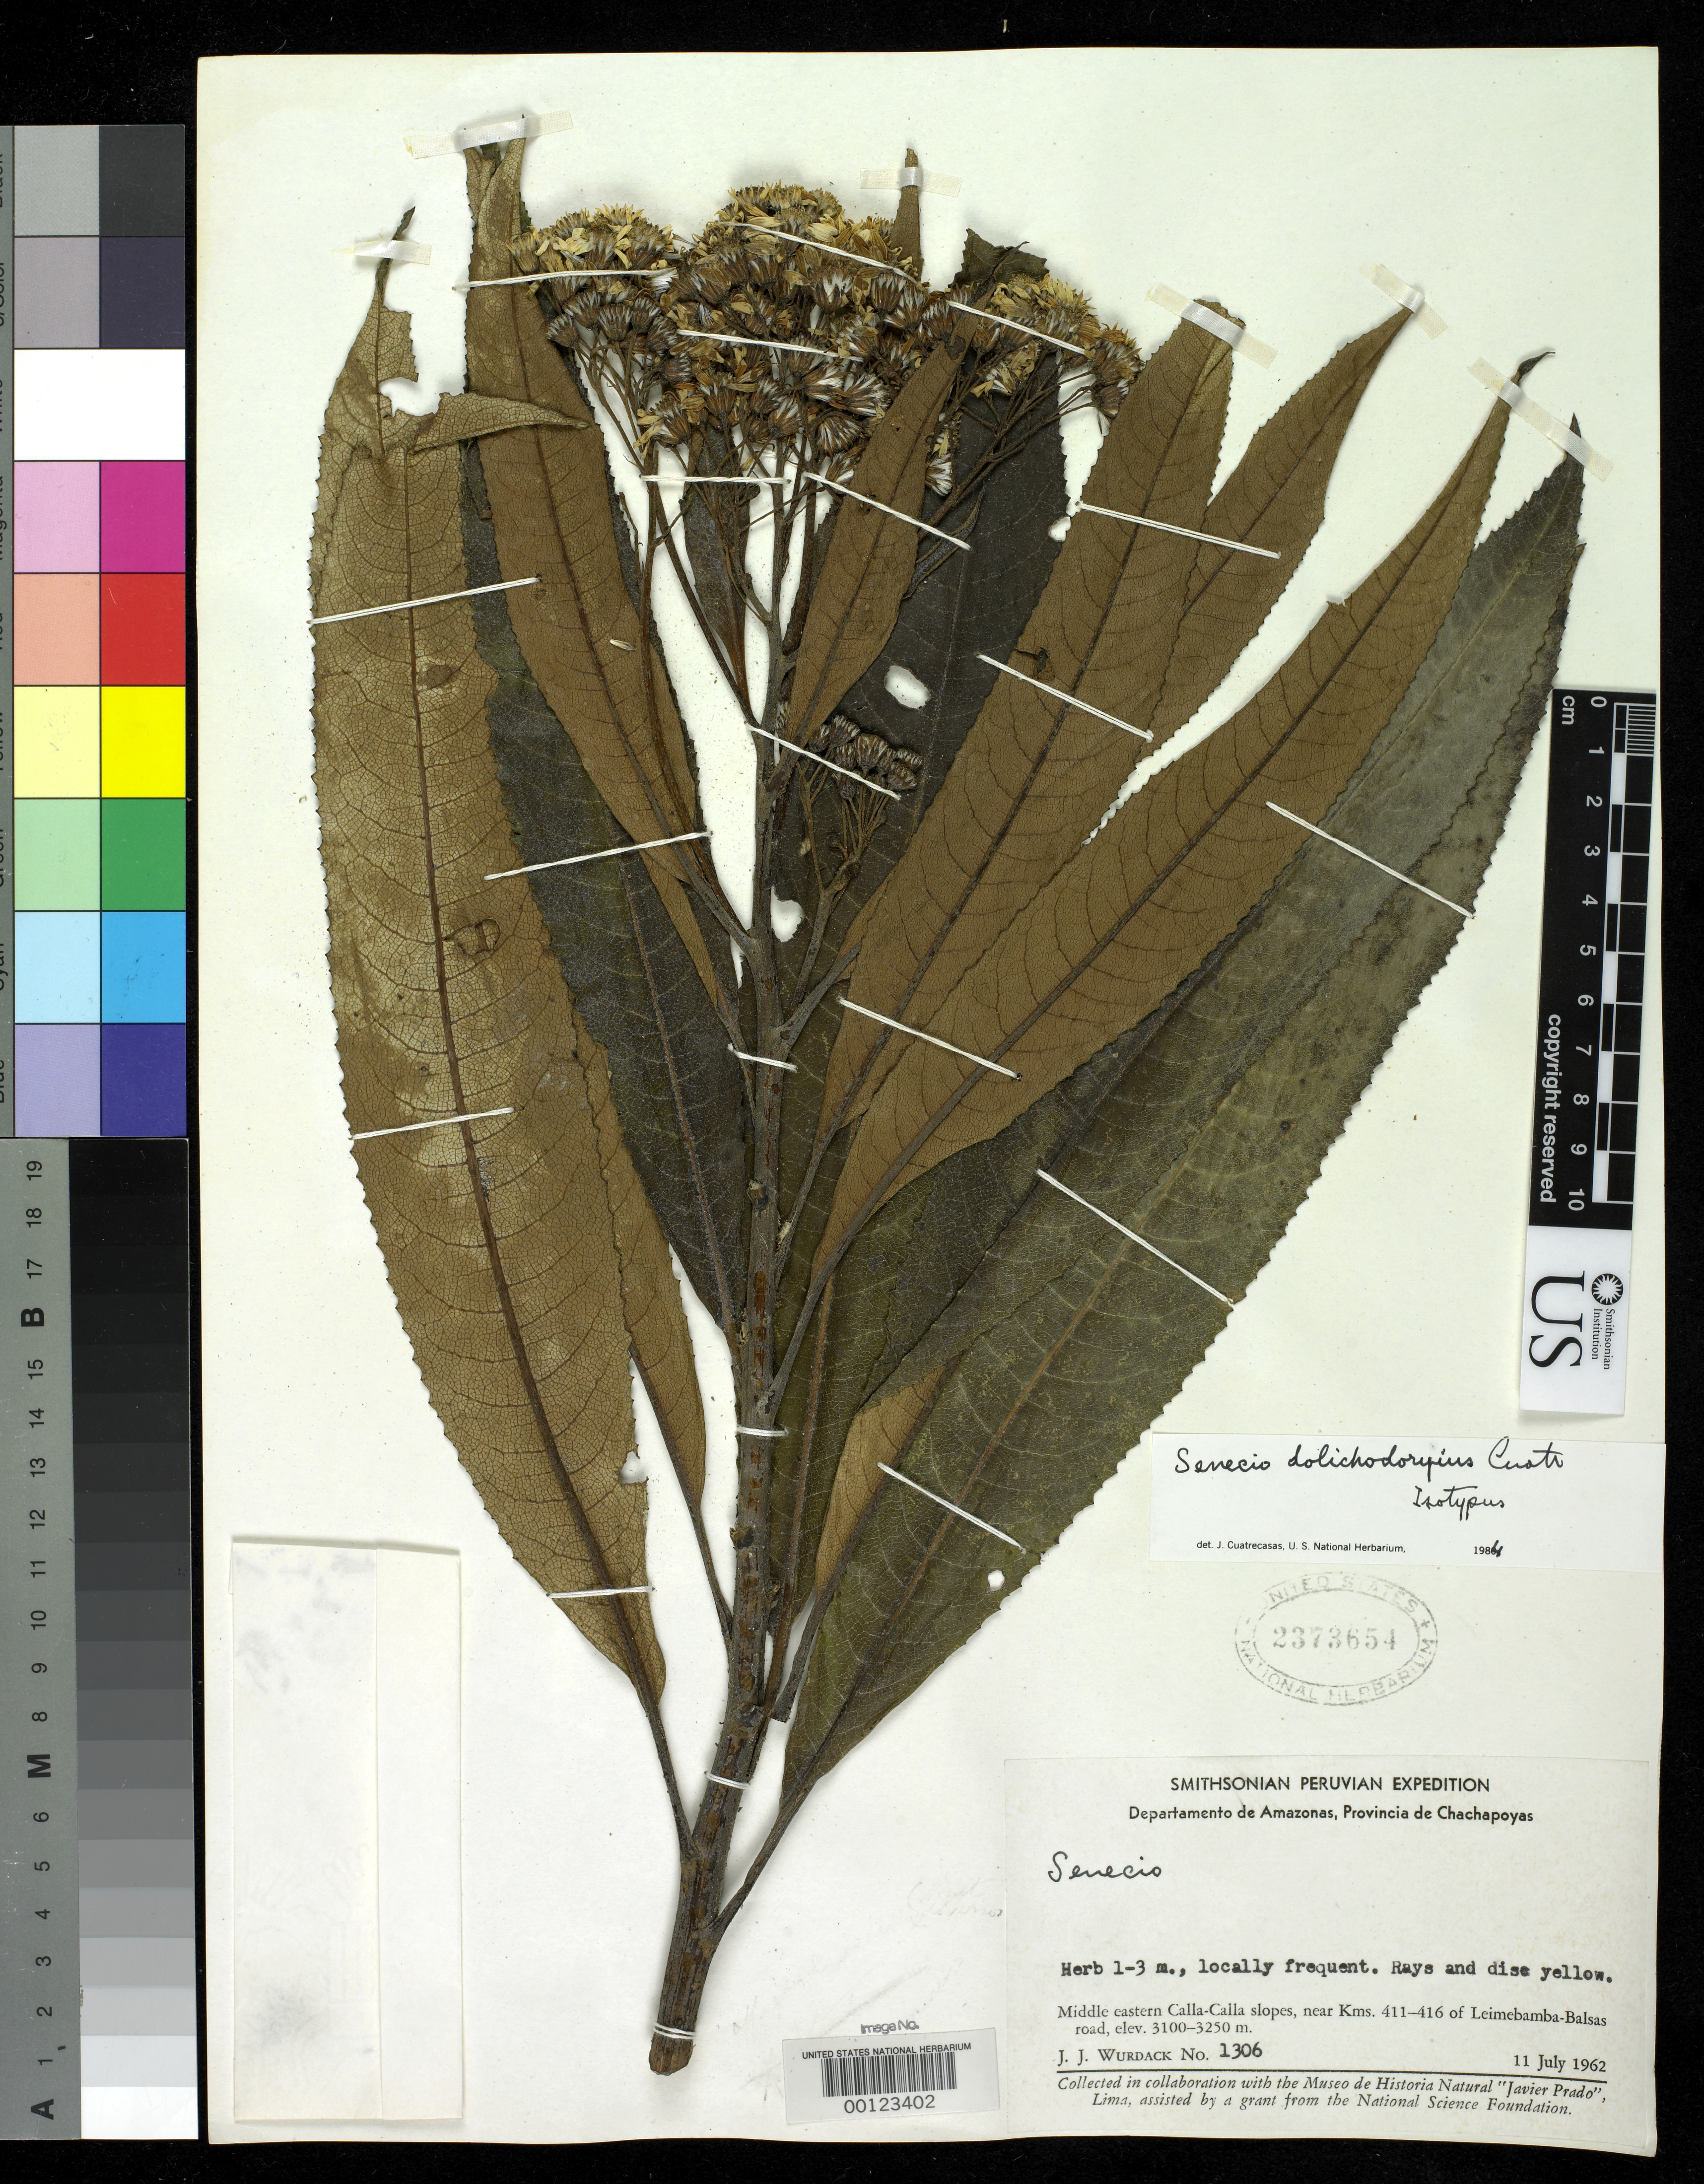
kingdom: Plantae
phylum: Tracheophyta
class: Magnoliopsida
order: Asterales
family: Asteraceae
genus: Senecio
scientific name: Senecio dolichodoryius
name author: Cuatrec.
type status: Isotype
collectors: J. J. Wurdack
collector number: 1306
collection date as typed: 11 Jul 1962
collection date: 1962-07-11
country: Peru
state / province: Amazonas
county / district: Chachapoyas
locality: middle eastern Calla-Calla slopes, near km 411-416 of Leimebamba-Balsas Road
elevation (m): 3100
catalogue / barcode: US 2373654